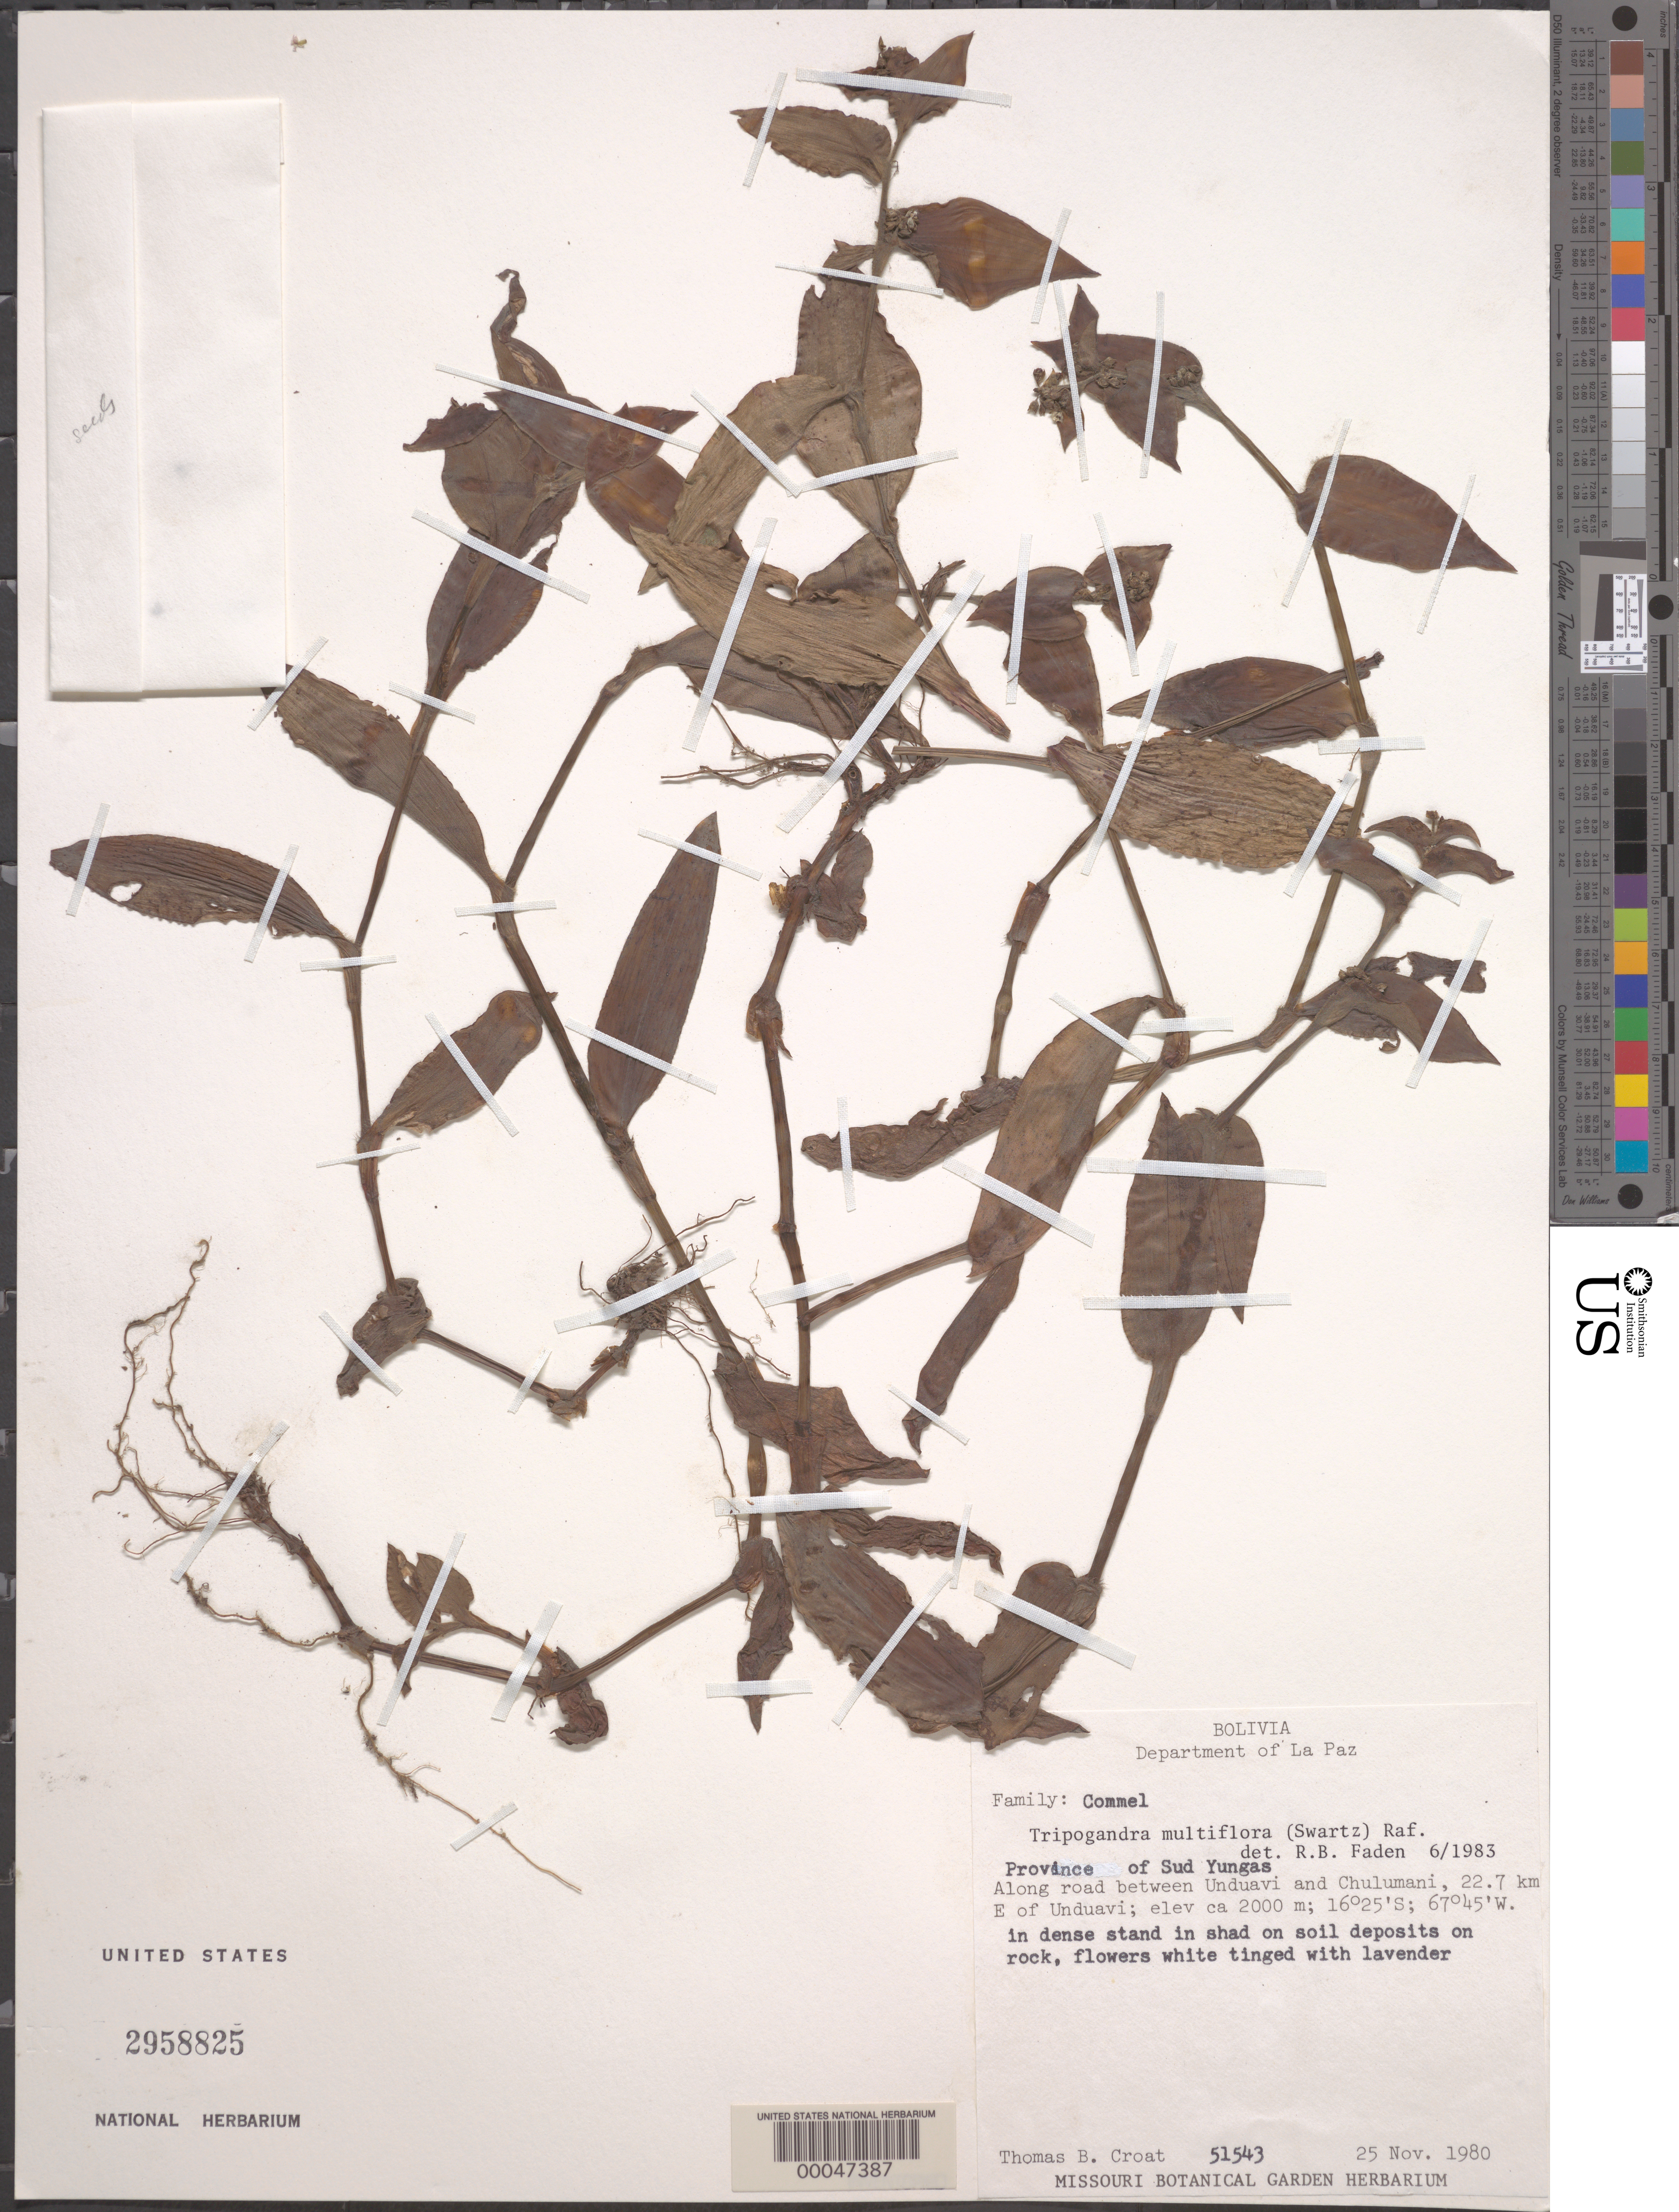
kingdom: Plantae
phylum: Tracheophyta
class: Liliopsida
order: Commelinales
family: Commelinaceae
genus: Tripogandra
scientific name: Tripogandra multiflora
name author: (Sw.) Raf.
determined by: Faden, Robert B., (US), Smithsonian Institution - National Museum of Natural History (UNITED STATES)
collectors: T. B. Croat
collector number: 51543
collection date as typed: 25 Nov 1980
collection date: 1980-11-25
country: Bolivia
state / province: La Paz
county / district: Sud Yungas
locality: Between Unduavi and Chulumani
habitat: Thin soil on rock, shaded roadside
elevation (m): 2000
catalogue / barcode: US 2958825